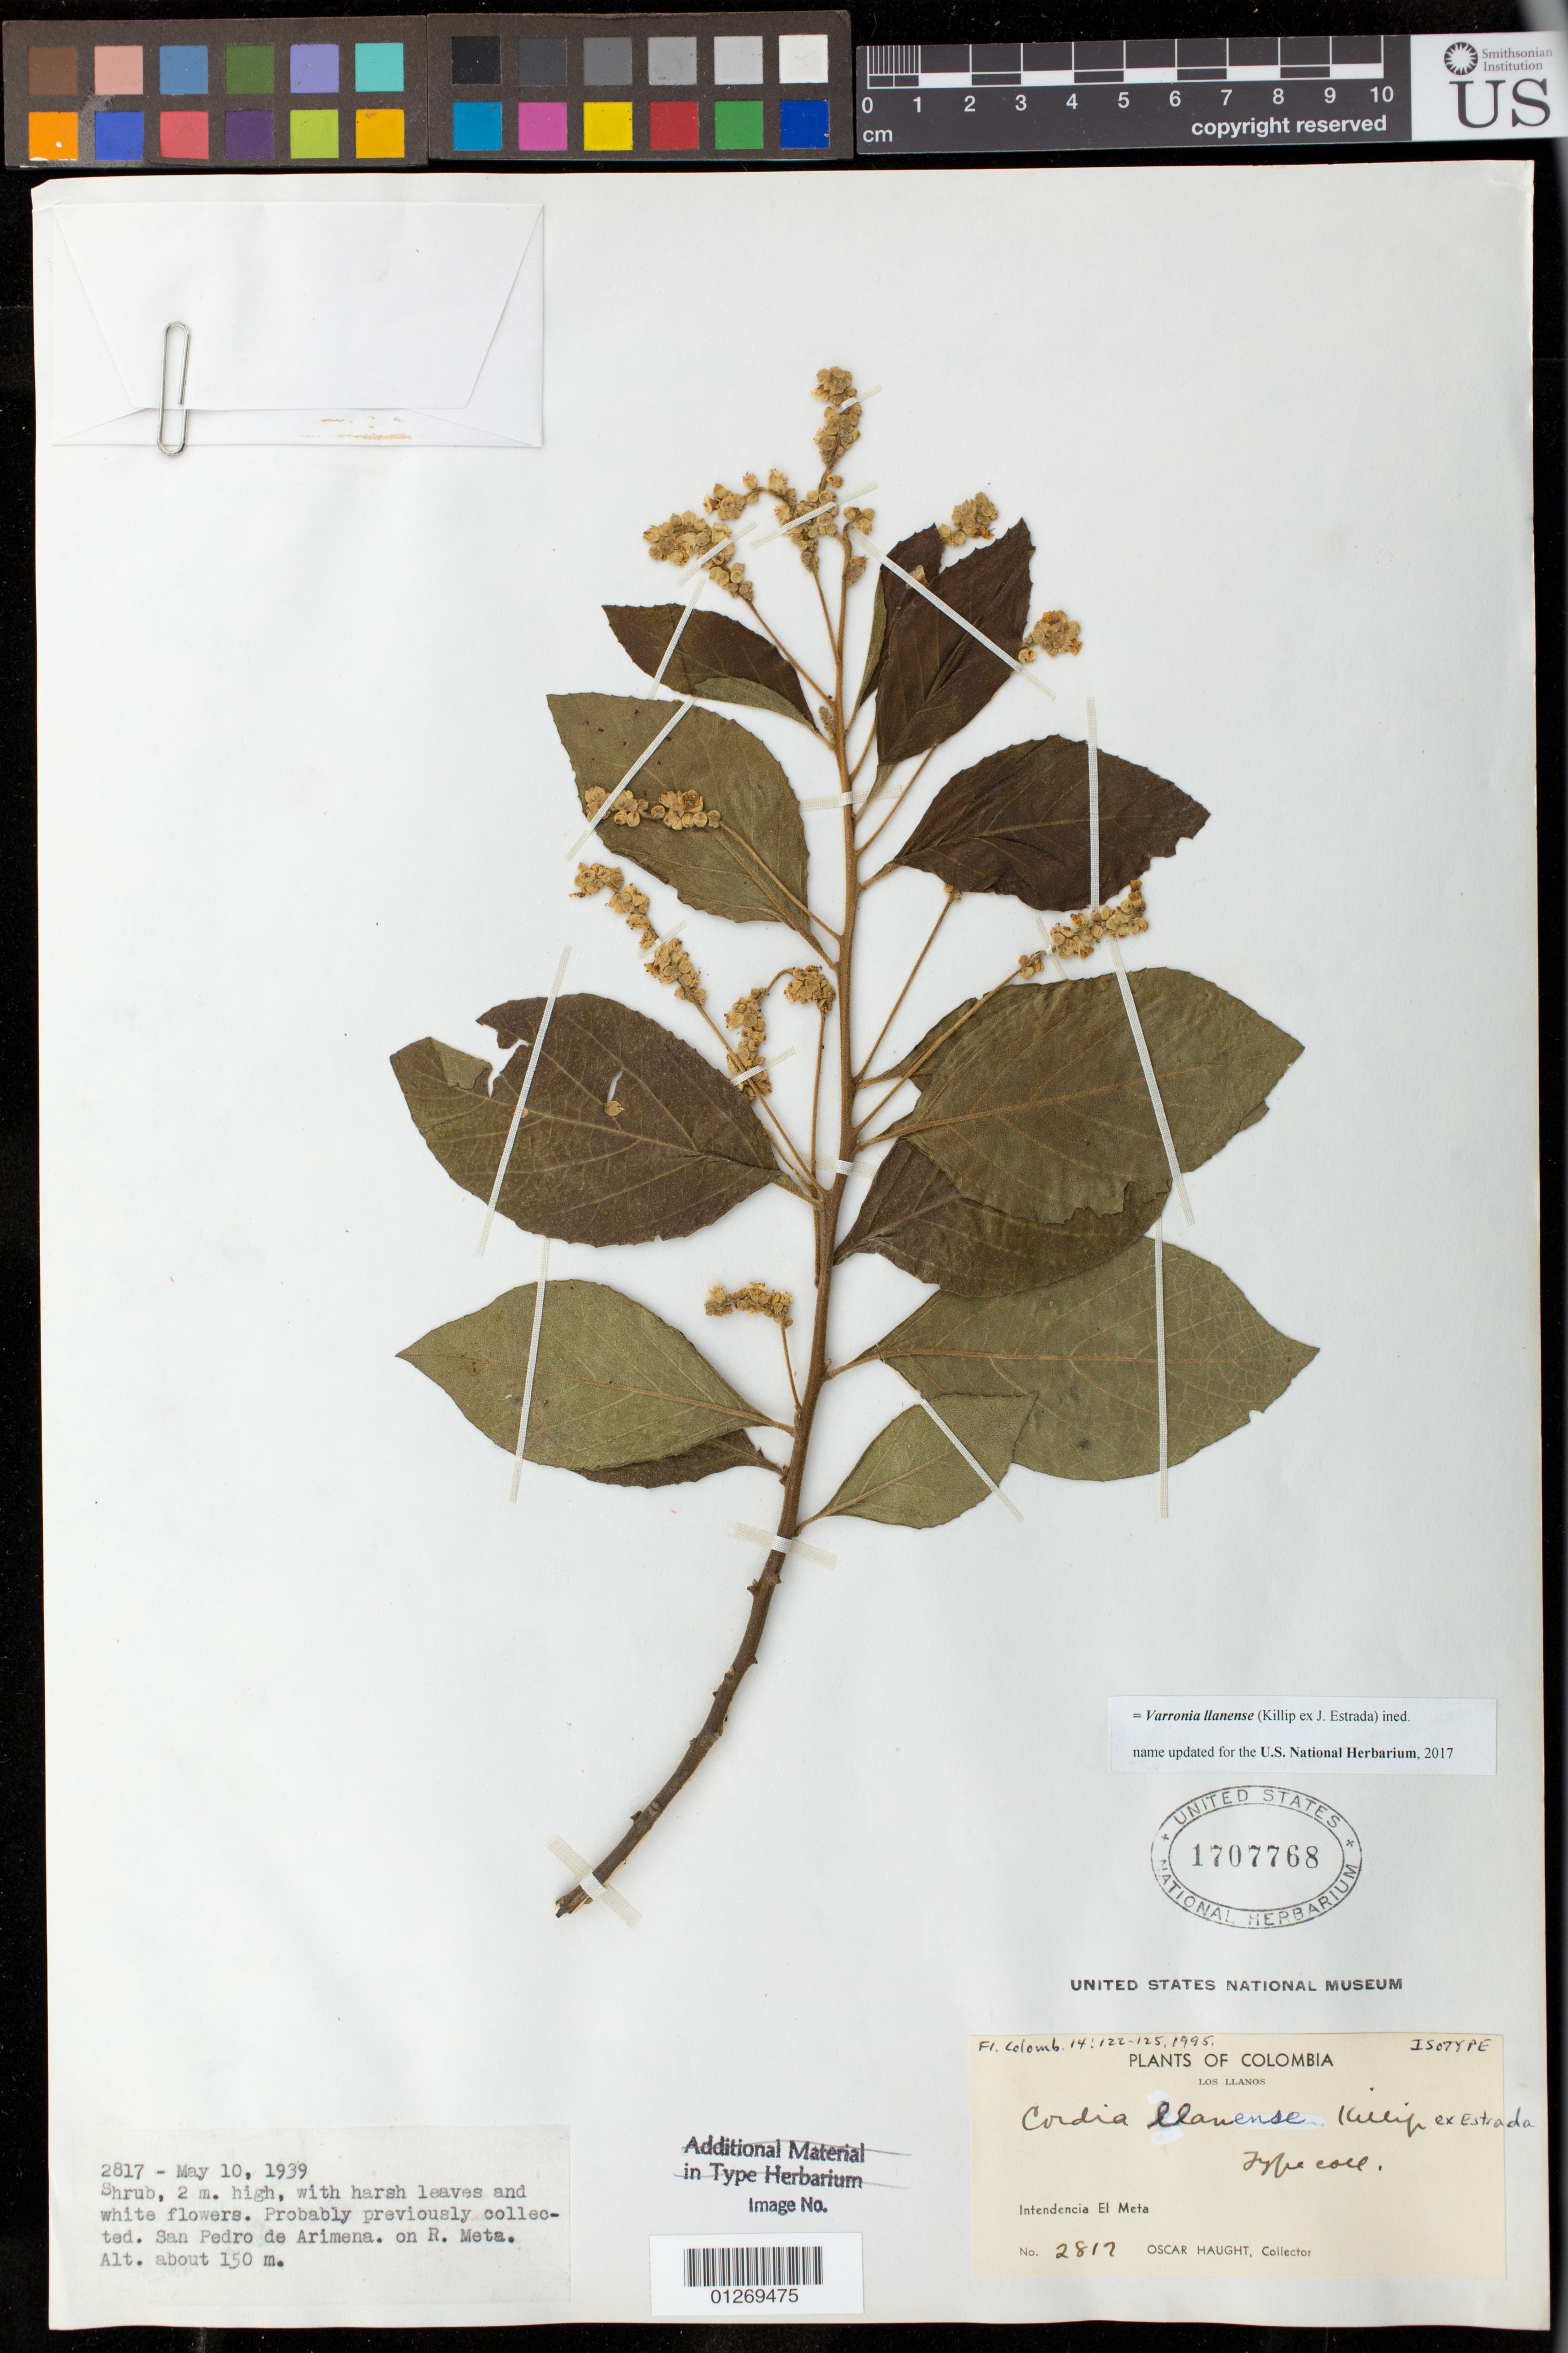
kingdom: Plantae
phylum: Tracheophyta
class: Magnoliopsida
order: Boraginales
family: Cordiaceae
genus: Cordia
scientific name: Cordia llanense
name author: Killip ex J. Estrada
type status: Isotype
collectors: O. L. Haught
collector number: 2817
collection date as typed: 10 May 1939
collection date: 1939-05-10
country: Colombia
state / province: Meta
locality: San Pedro de Armena, on Rio Meta.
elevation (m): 150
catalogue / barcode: US 1707768